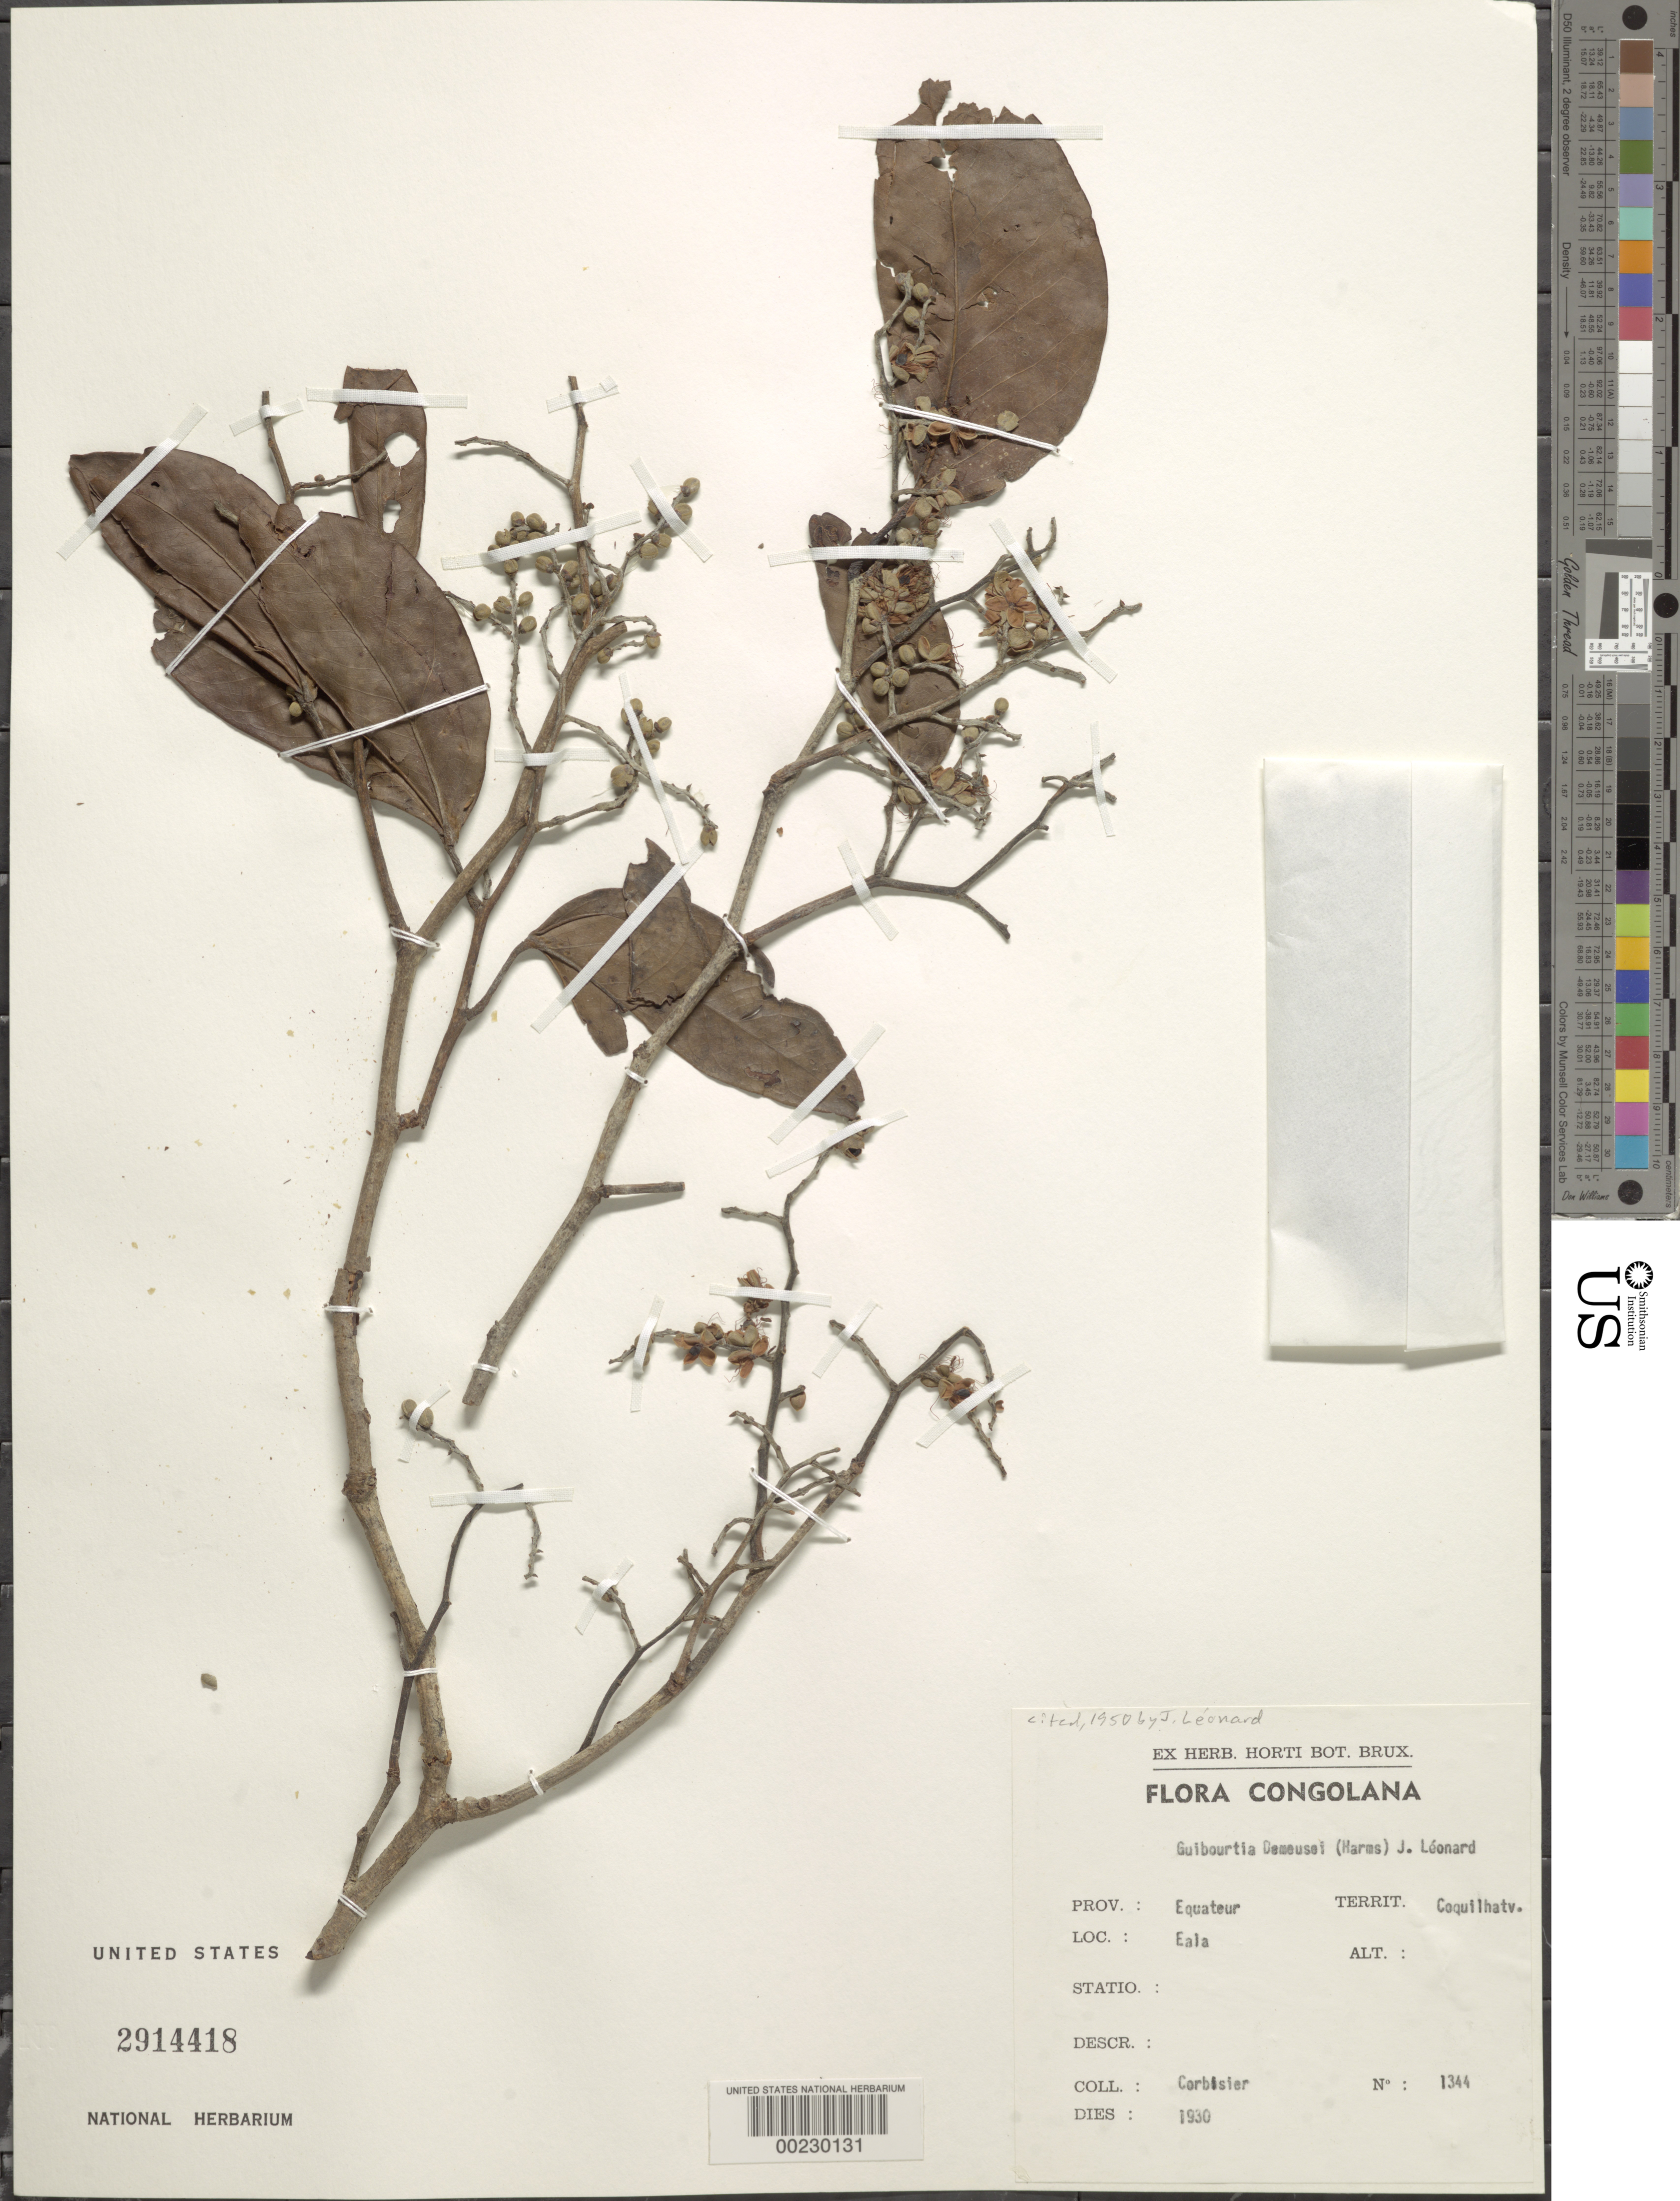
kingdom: Plantae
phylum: Tracheophyta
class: Magnoliopsida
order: Fabales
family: Fabaceae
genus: Guibourtia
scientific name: Guibourtia demeusei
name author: (Harms) J. Léonard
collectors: A. Corbisier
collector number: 1344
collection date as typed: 1930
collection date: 1930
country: Congo, Democratic Republic of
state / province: Équateur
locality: Eala; coquilhatv. terr.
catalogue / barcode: US 2914418